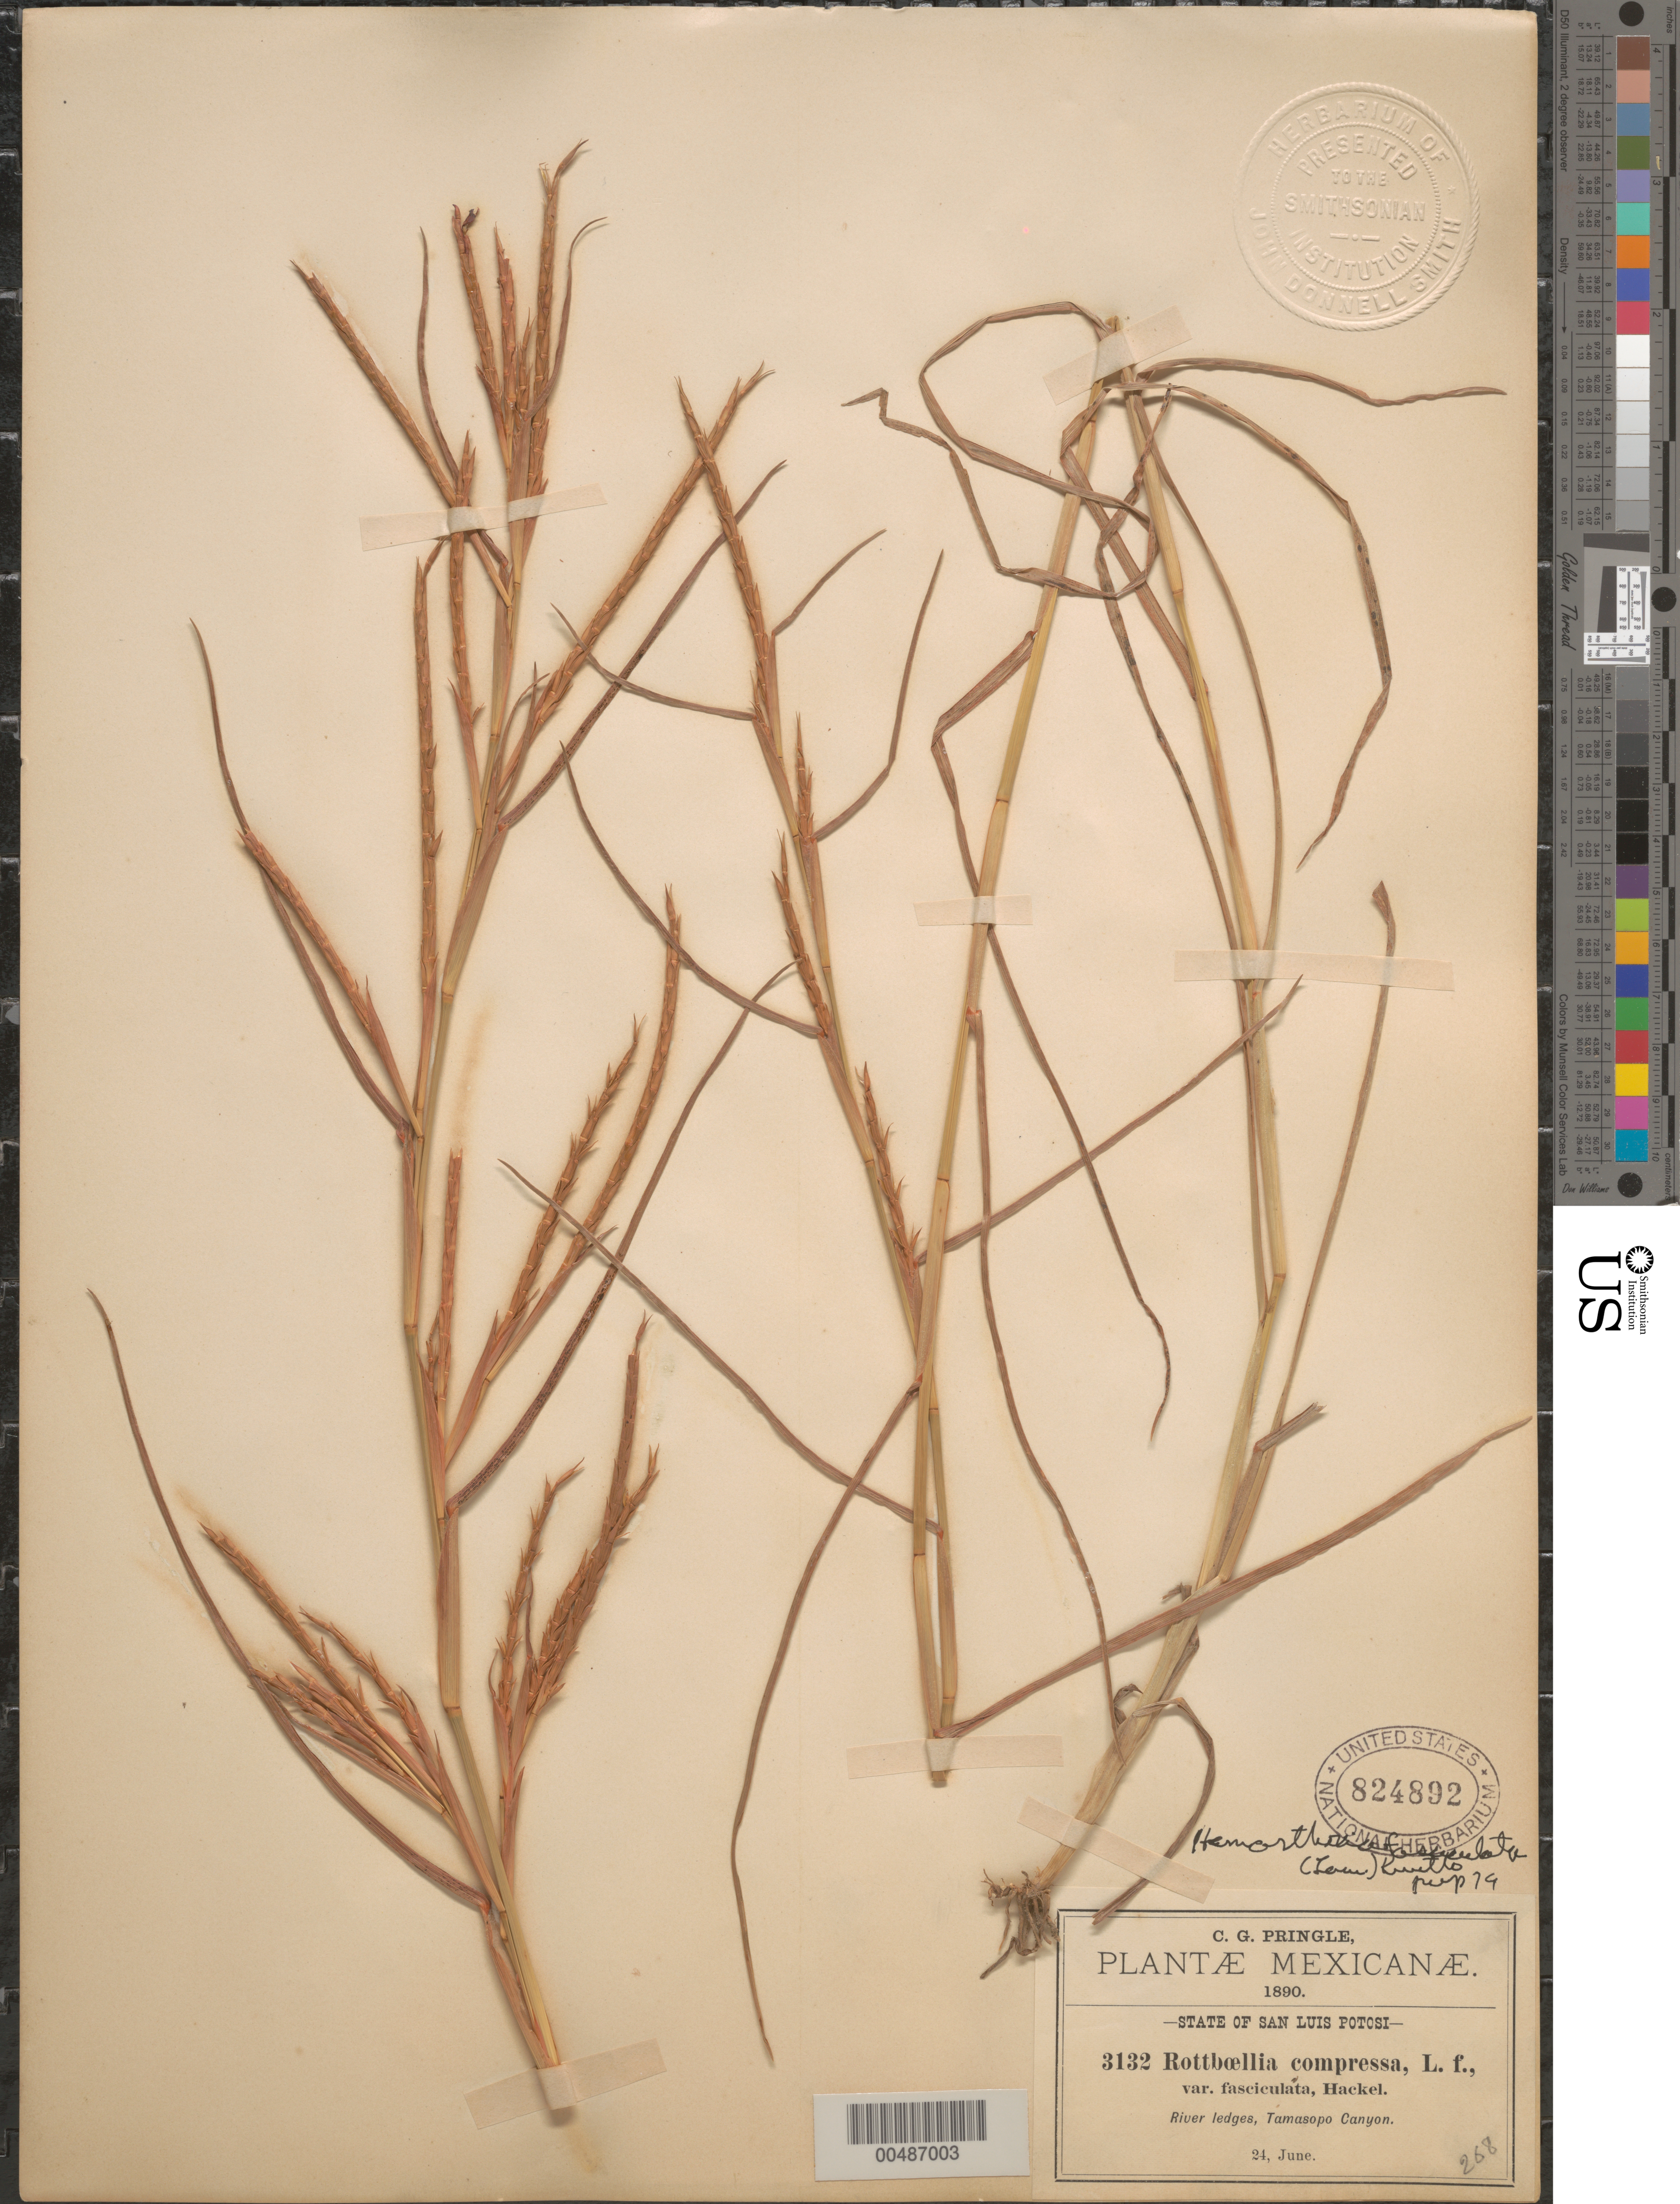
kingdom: Plantae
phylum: Tracheophyta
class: Liliopsida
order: Poales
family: Poaceae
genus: Hemarthria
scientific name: Hemarthria altissima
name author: (Poir.) Stapf & C. E. Hubb.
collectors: C. G. Pringle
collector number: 3132 (268)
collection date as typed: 24 Jun 1890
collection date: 1890-06-24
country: Mexico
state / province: San Luis Potosi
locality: Tamasopo Canyon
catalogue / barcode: US 824892